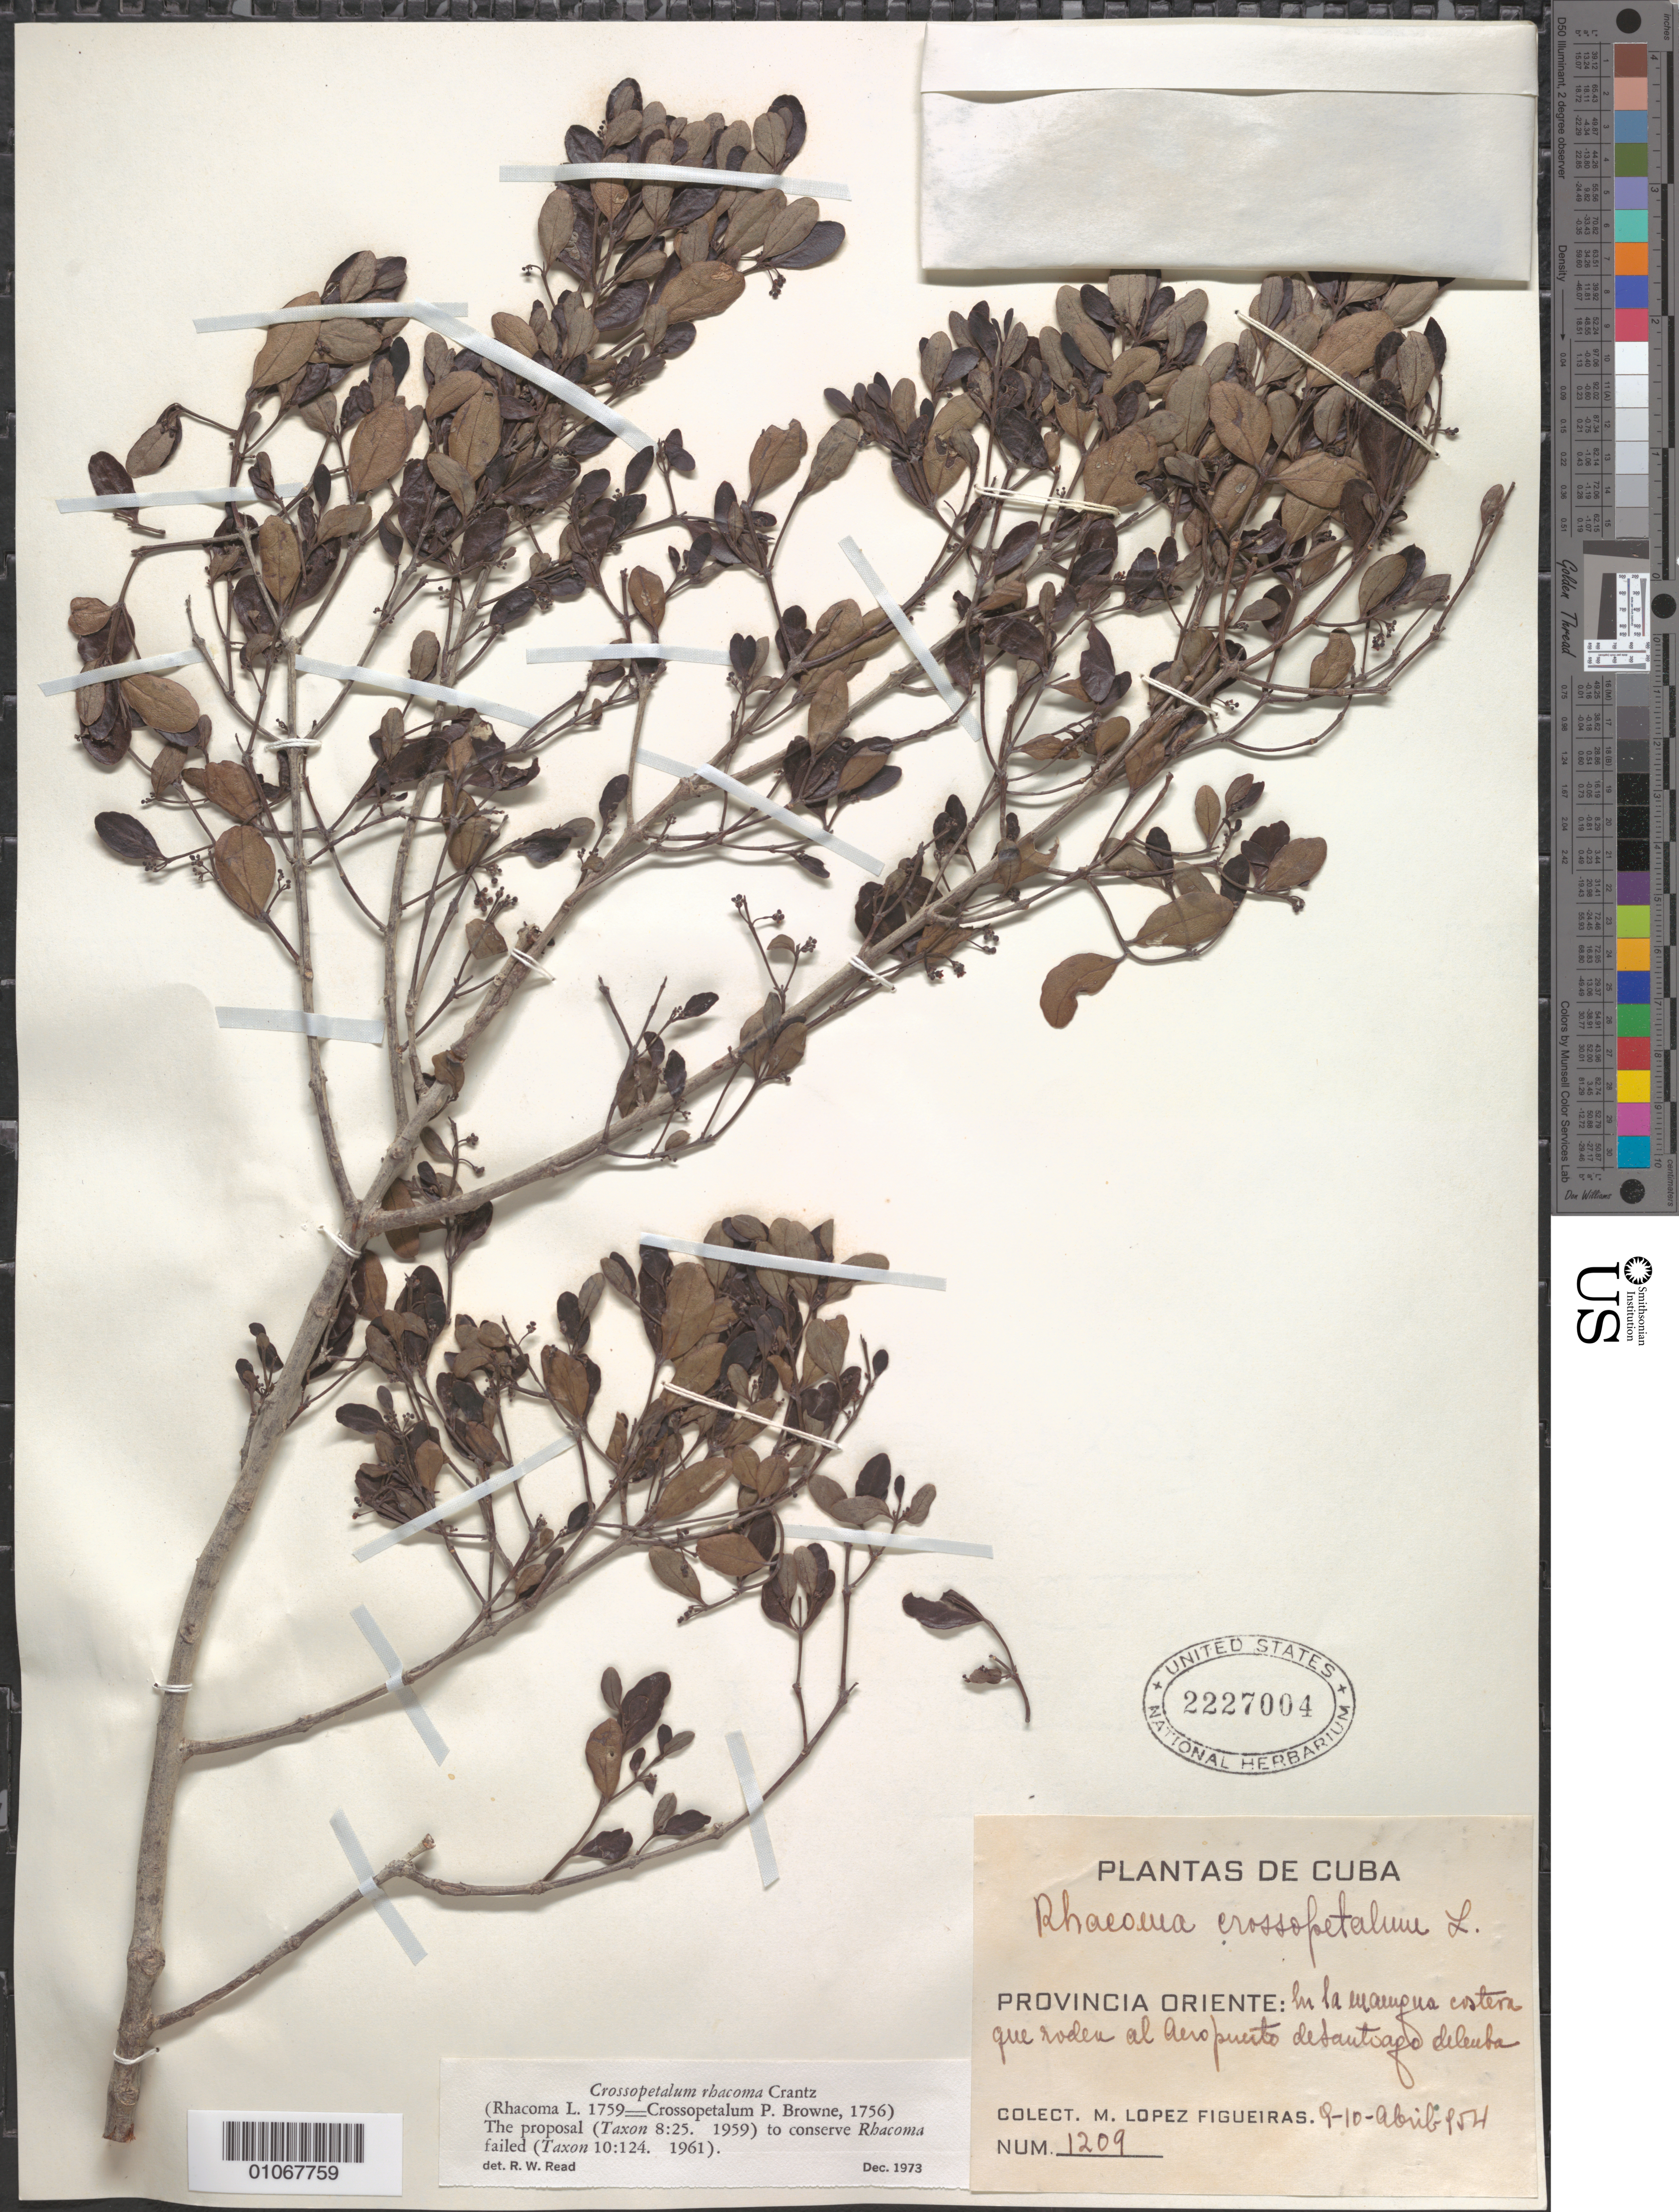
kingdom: Plantae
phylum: Tracheophyta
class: Magnoliopsida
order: Celastrales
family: Celastraceae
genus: Crossopetalum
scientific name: Crossopetalum rhacoma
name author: Crantz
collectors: M. López Figueiras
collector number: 1209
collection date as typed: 09 Apr 1954 to 10 Apr 1954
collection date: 1954-04-09/1954-04-10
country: Cuba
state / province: Santiago de Cuba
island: Cuba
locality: En la manguera costera que rodea el aereopuerto de Santiago de Cuba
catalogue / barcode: US 2227004